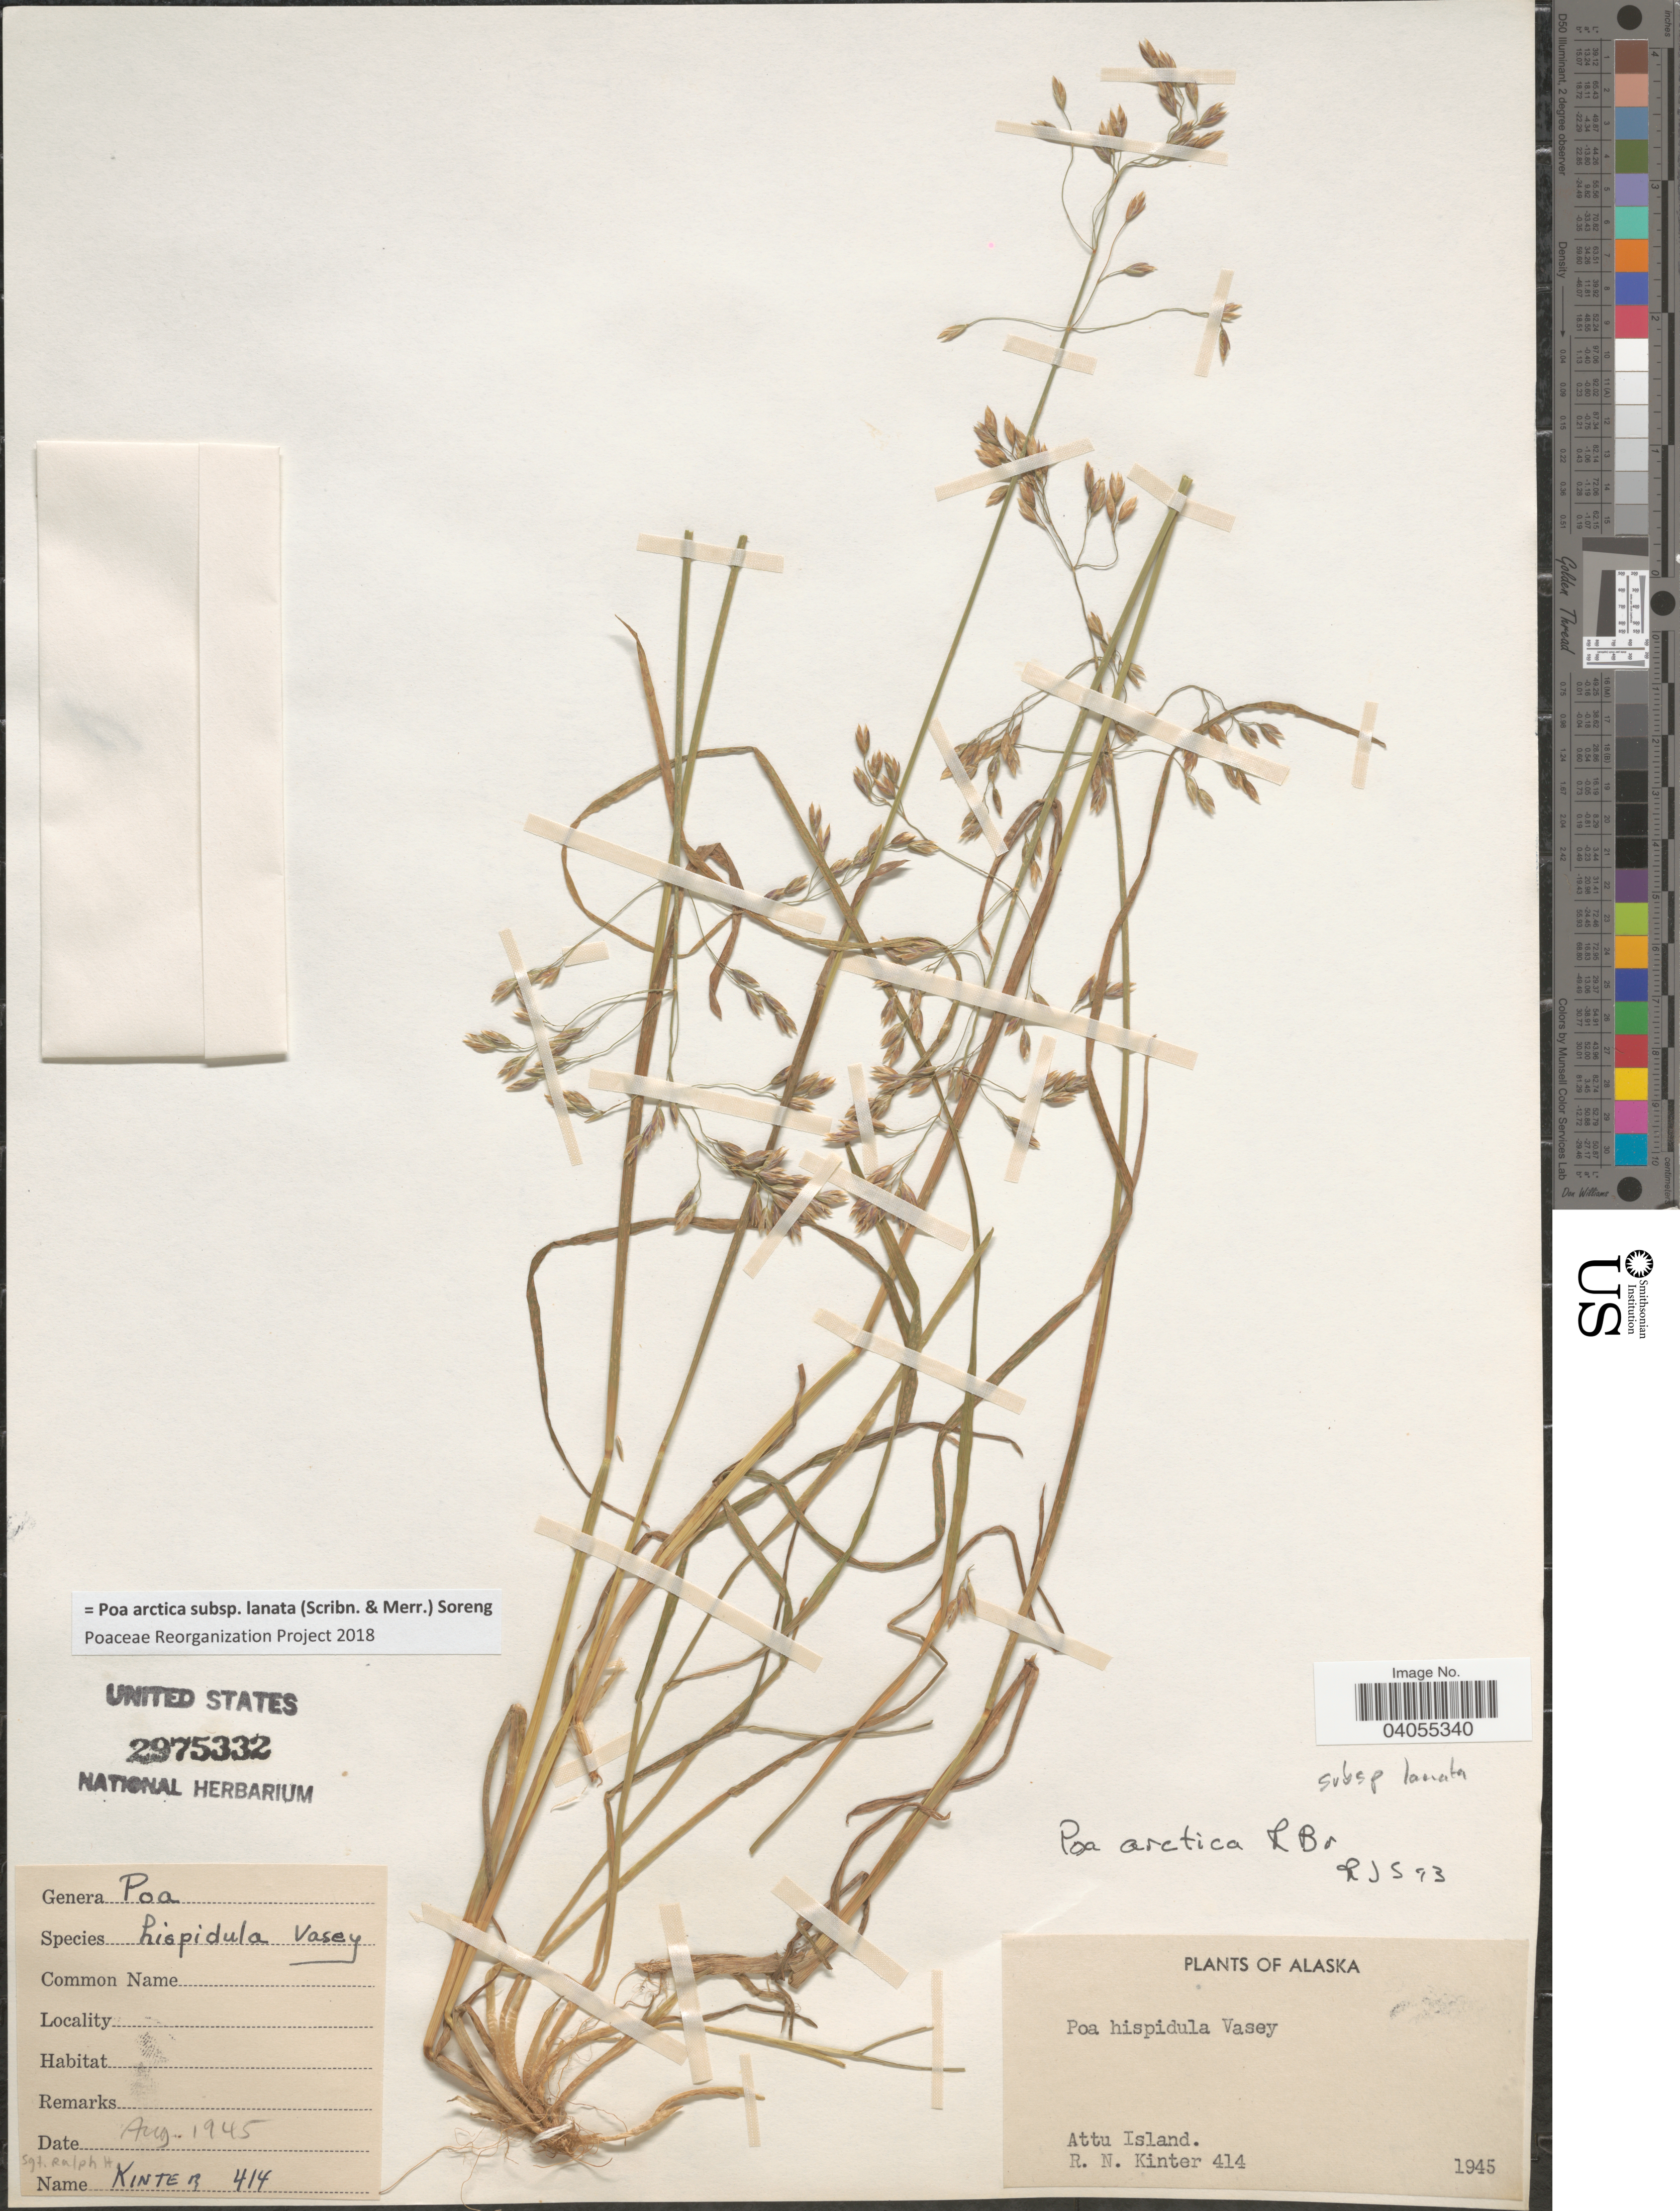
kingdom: Plantae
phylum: Tracheophyta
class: Liliopsida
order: Poales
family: Poaceae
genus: Poa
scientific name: Poa arctica subsp. lanata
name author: (Scribn. & Merr.) Soreng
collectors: R. Kinter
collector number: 414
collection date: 1945-08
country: United States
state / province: Alaska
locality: Attu Island.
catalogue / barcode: US 2975332